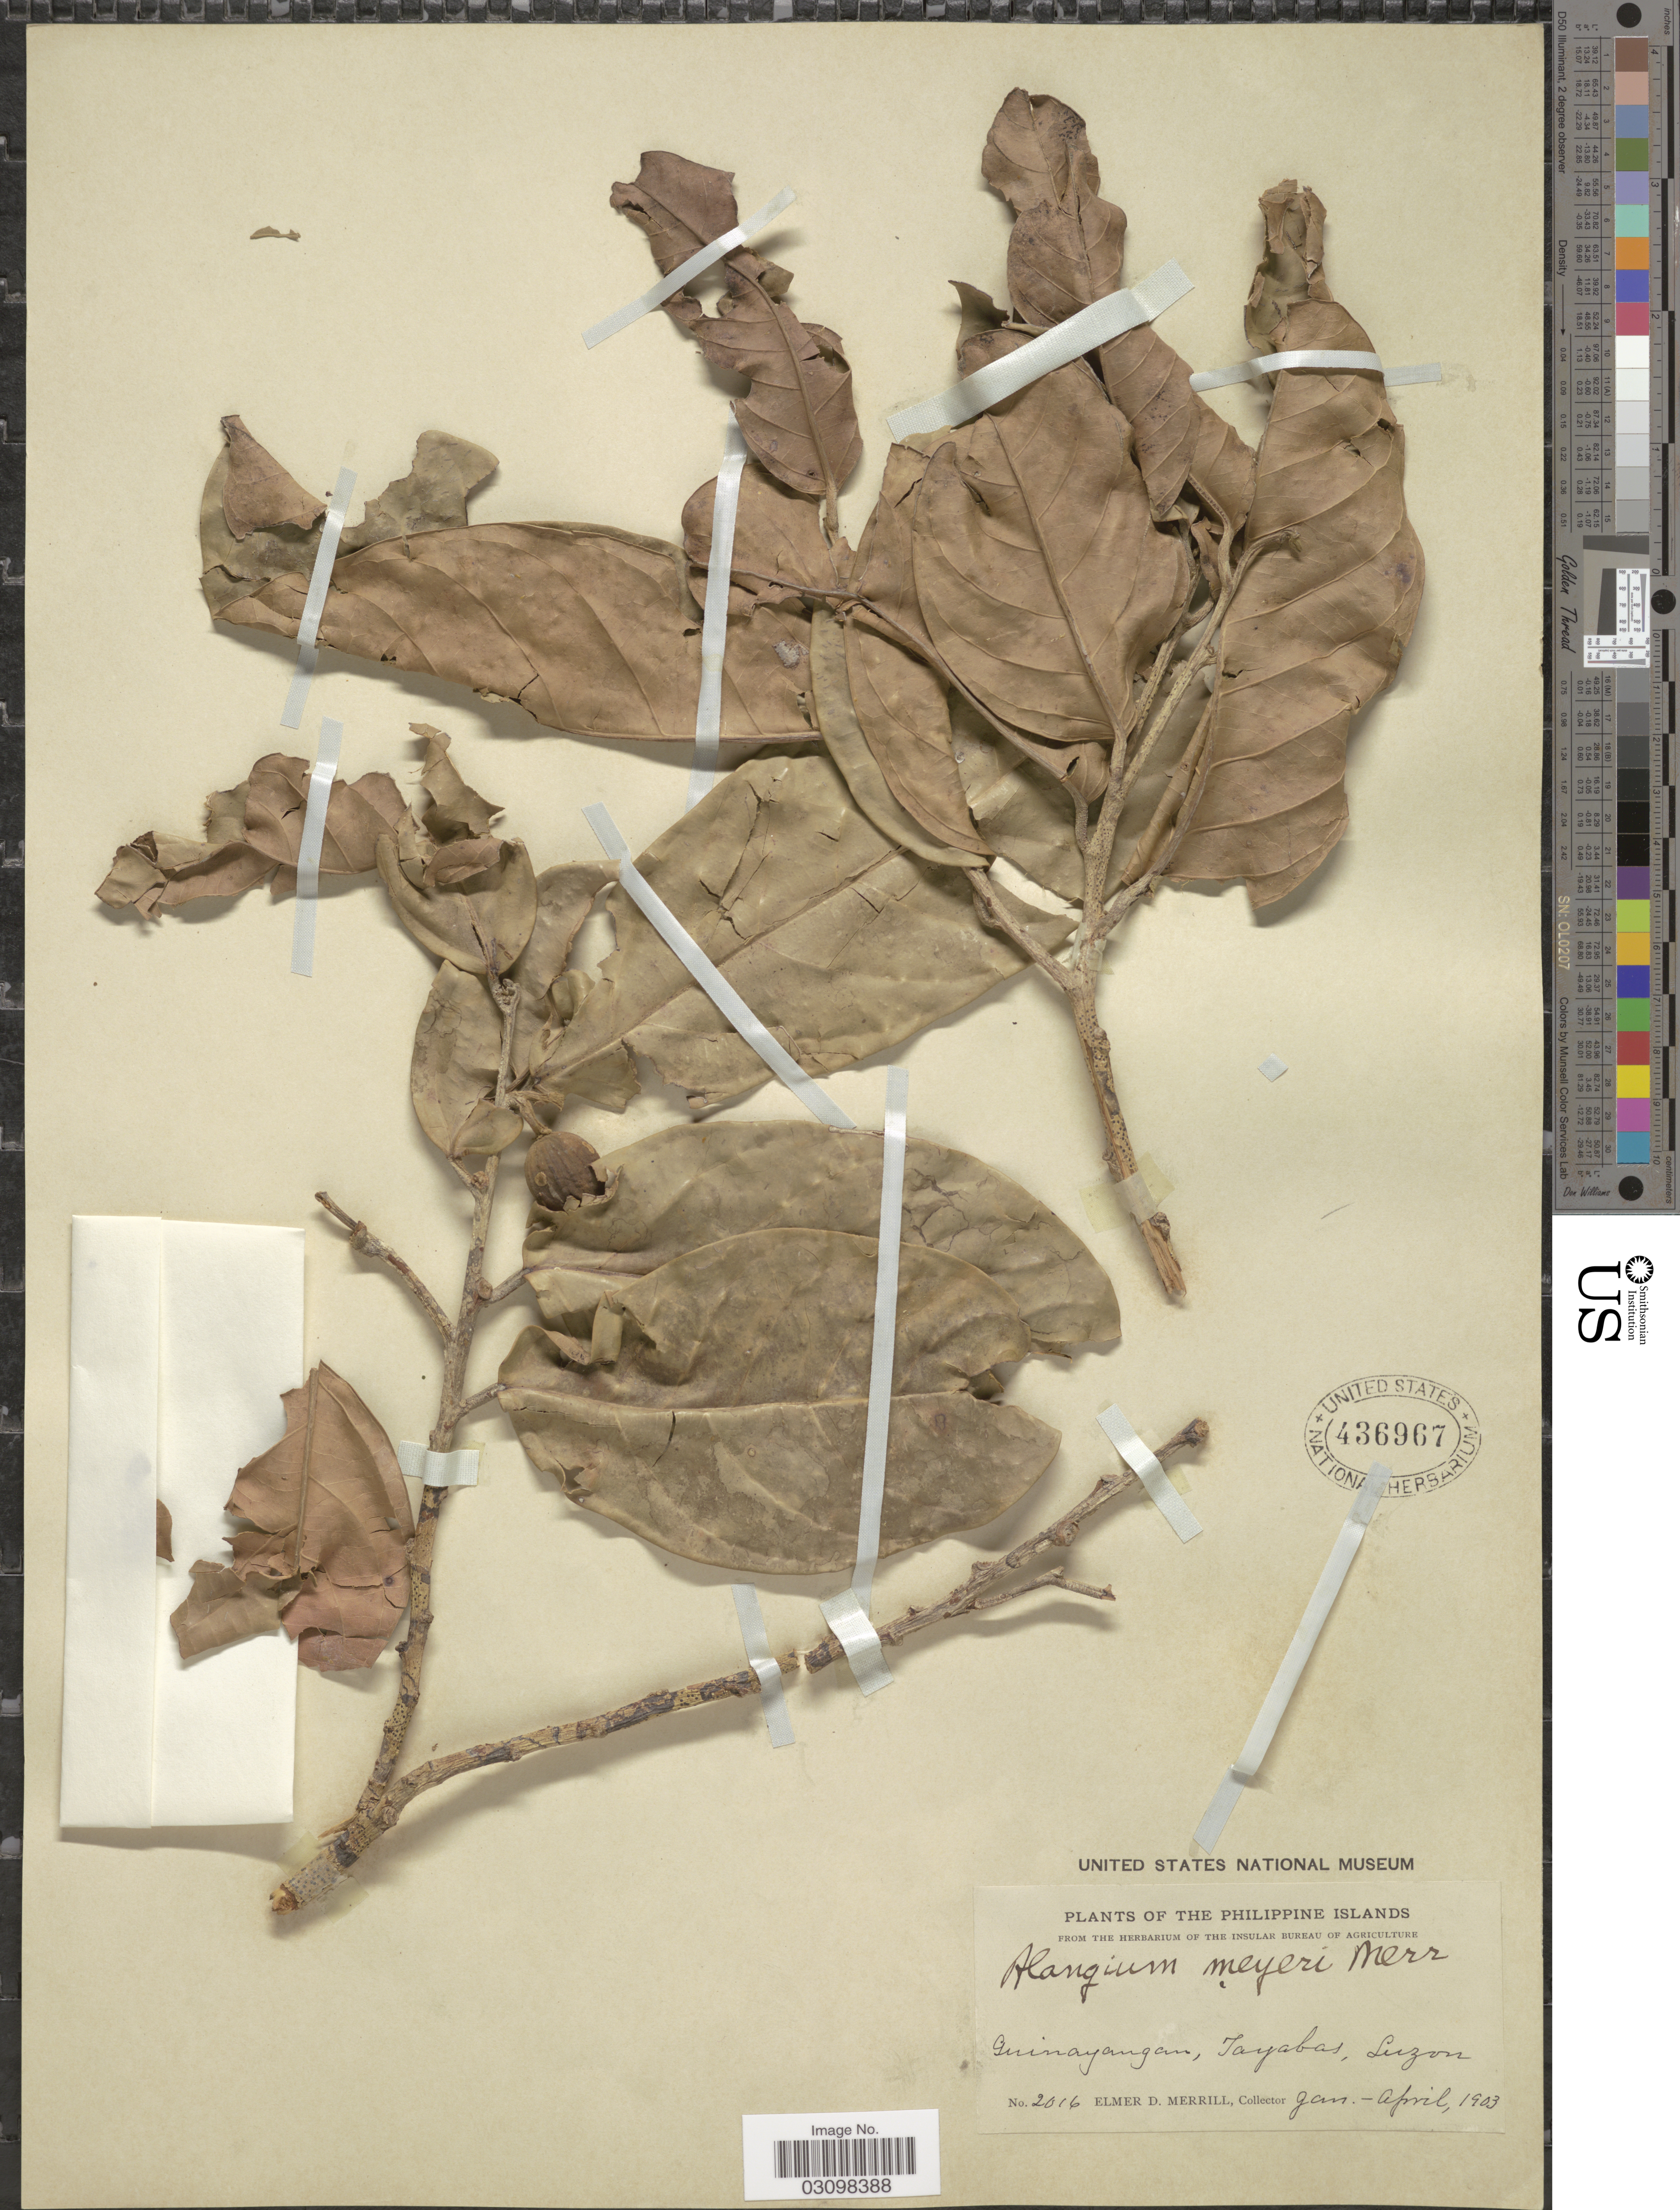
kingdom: Plantae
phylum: Tracheophyta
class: Magnoliopsida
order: Cornales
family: Cornaceae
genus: Alangium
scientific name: Alangium javanicum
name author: (Blume) Wangerin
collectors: E. D. Merrill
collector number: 2016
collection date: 1903-01/1903-04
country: Philippines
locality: Guinayangan, Tayabas, Luzon.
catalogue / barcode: US 436967